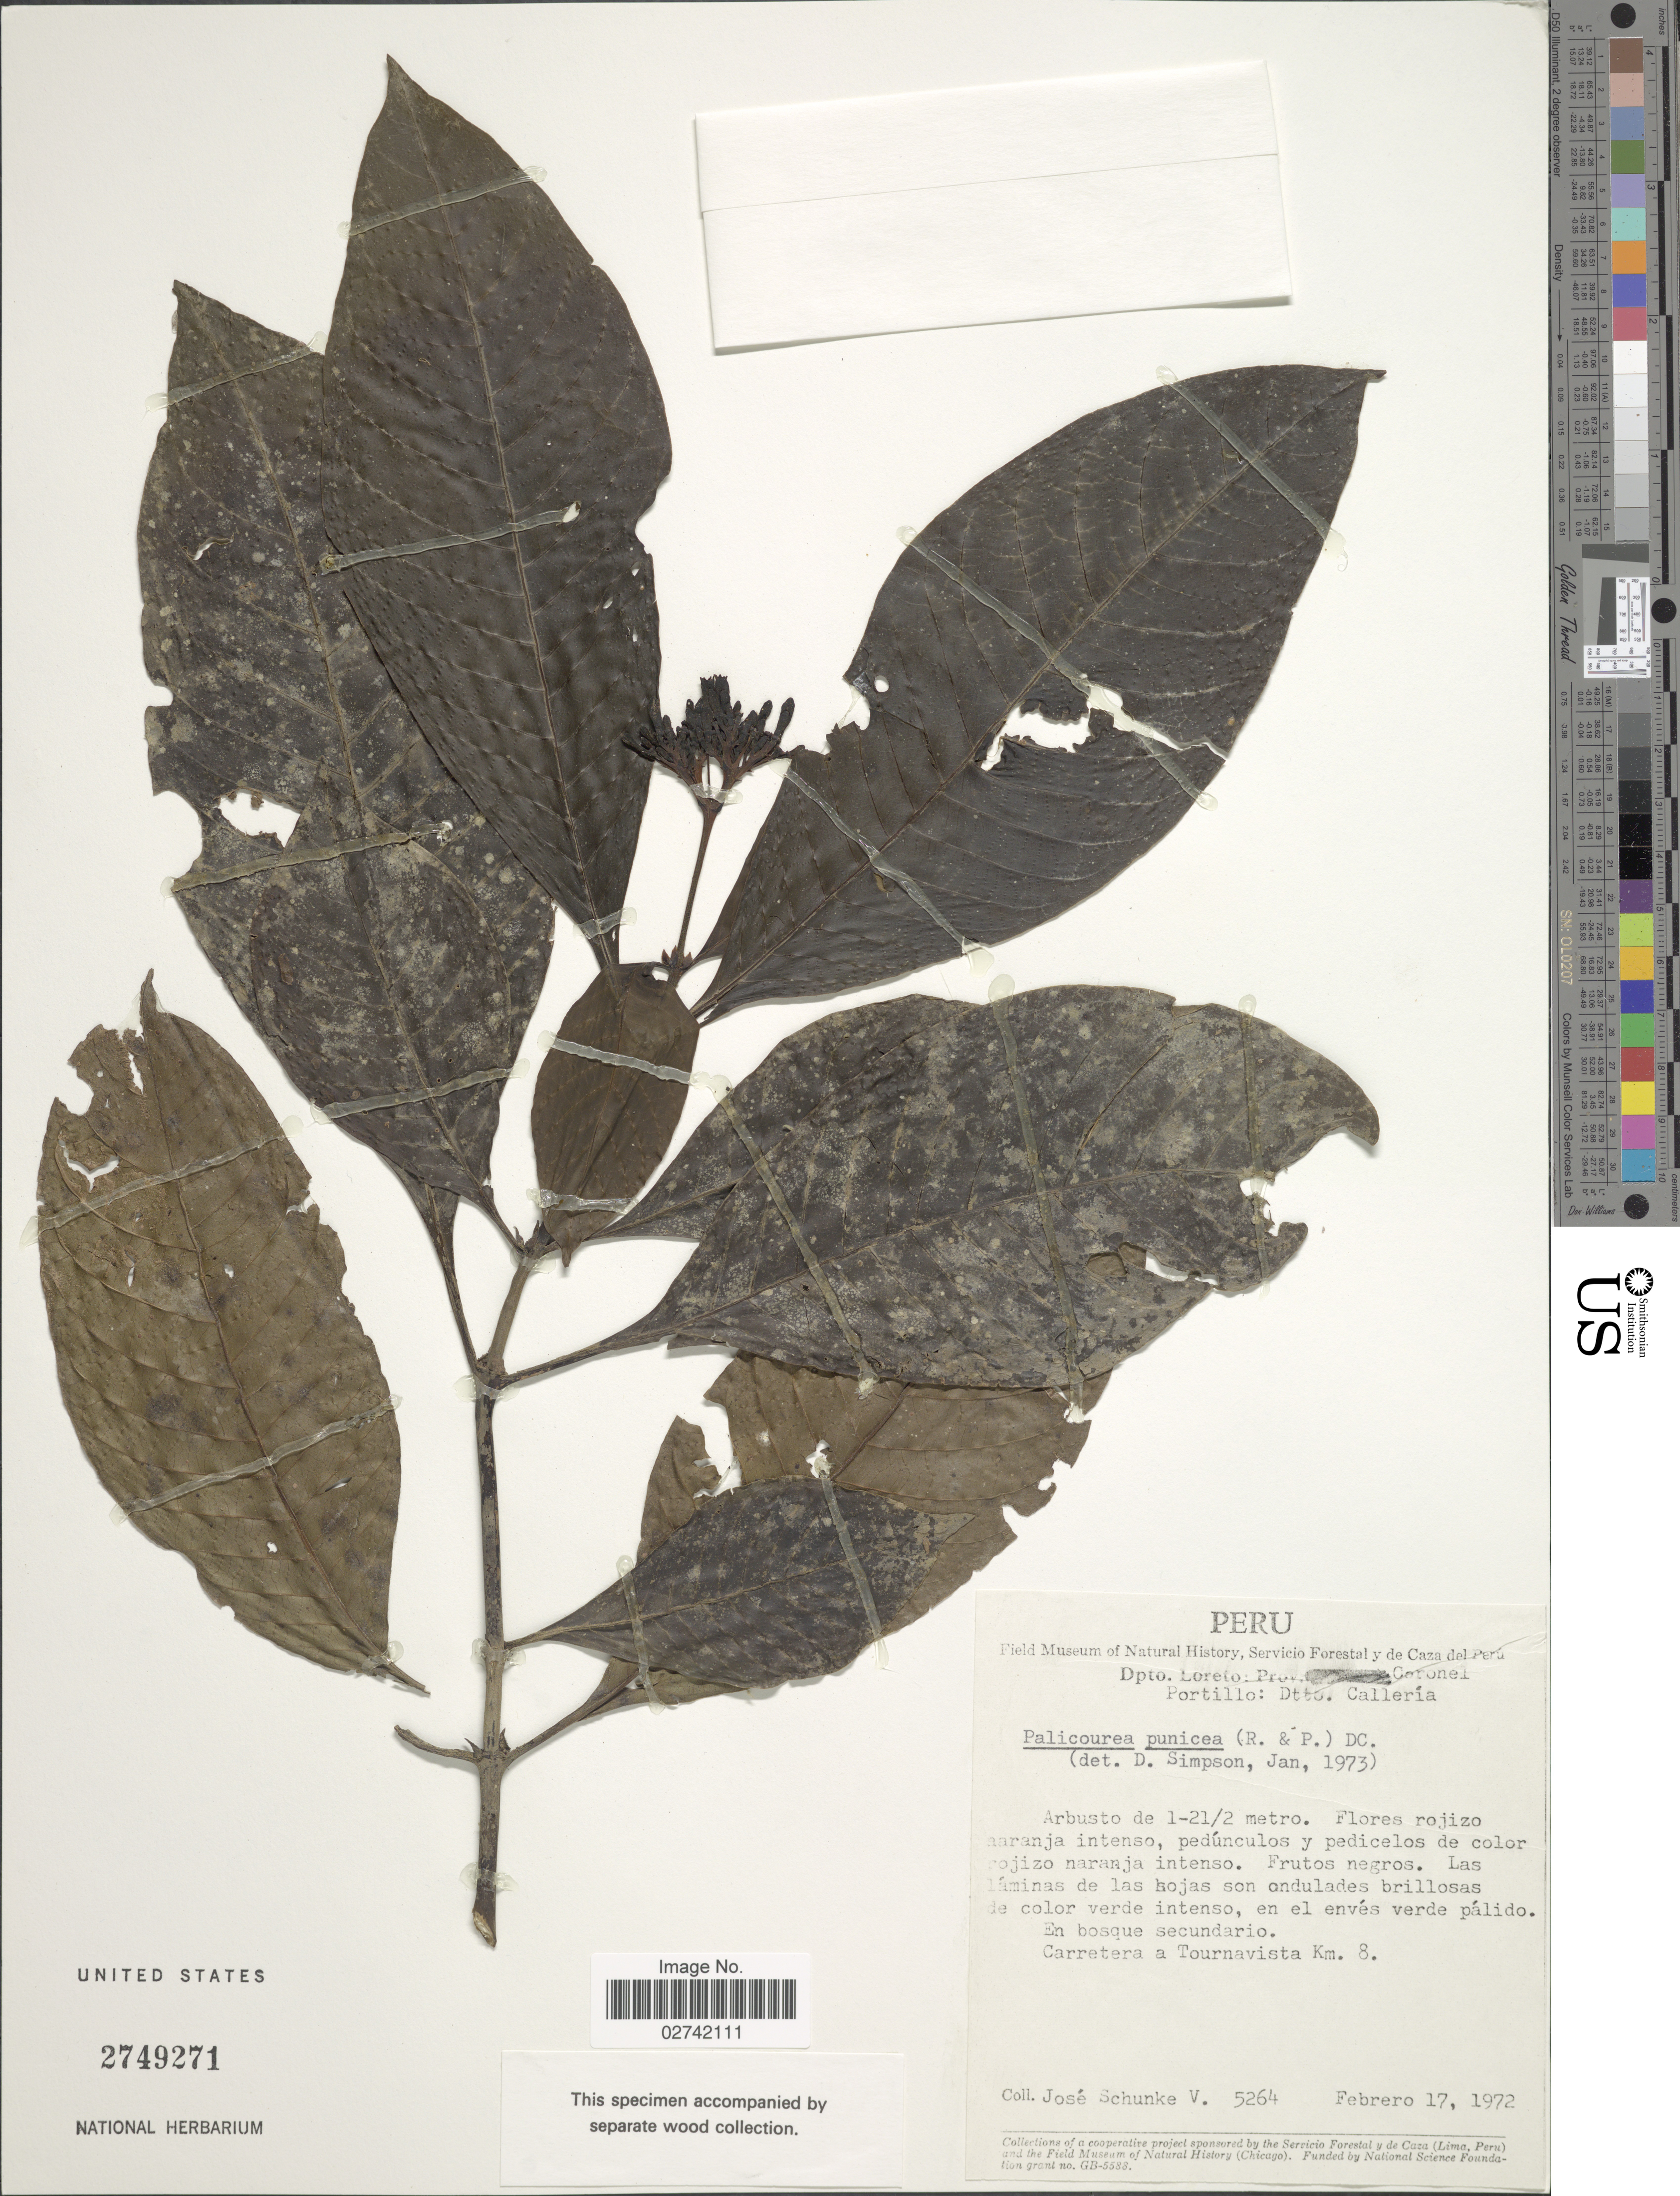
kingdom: Plantae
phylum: Tracheophyta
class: Magnoliopsida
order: Gentianales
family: Rubiaceae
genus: Palicourea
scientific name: Palicourea punicea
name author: (Ruiz & Pav.) DC.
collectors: J. Schunke Vigo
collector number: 5264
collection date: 1972-02-17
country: Peru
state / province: Loreto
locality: Prov. Cornel, Portillo: Dtto. Calleria, en bosque secundario, Carretera a Tournavista Km. 8.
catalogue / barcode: US 2749271